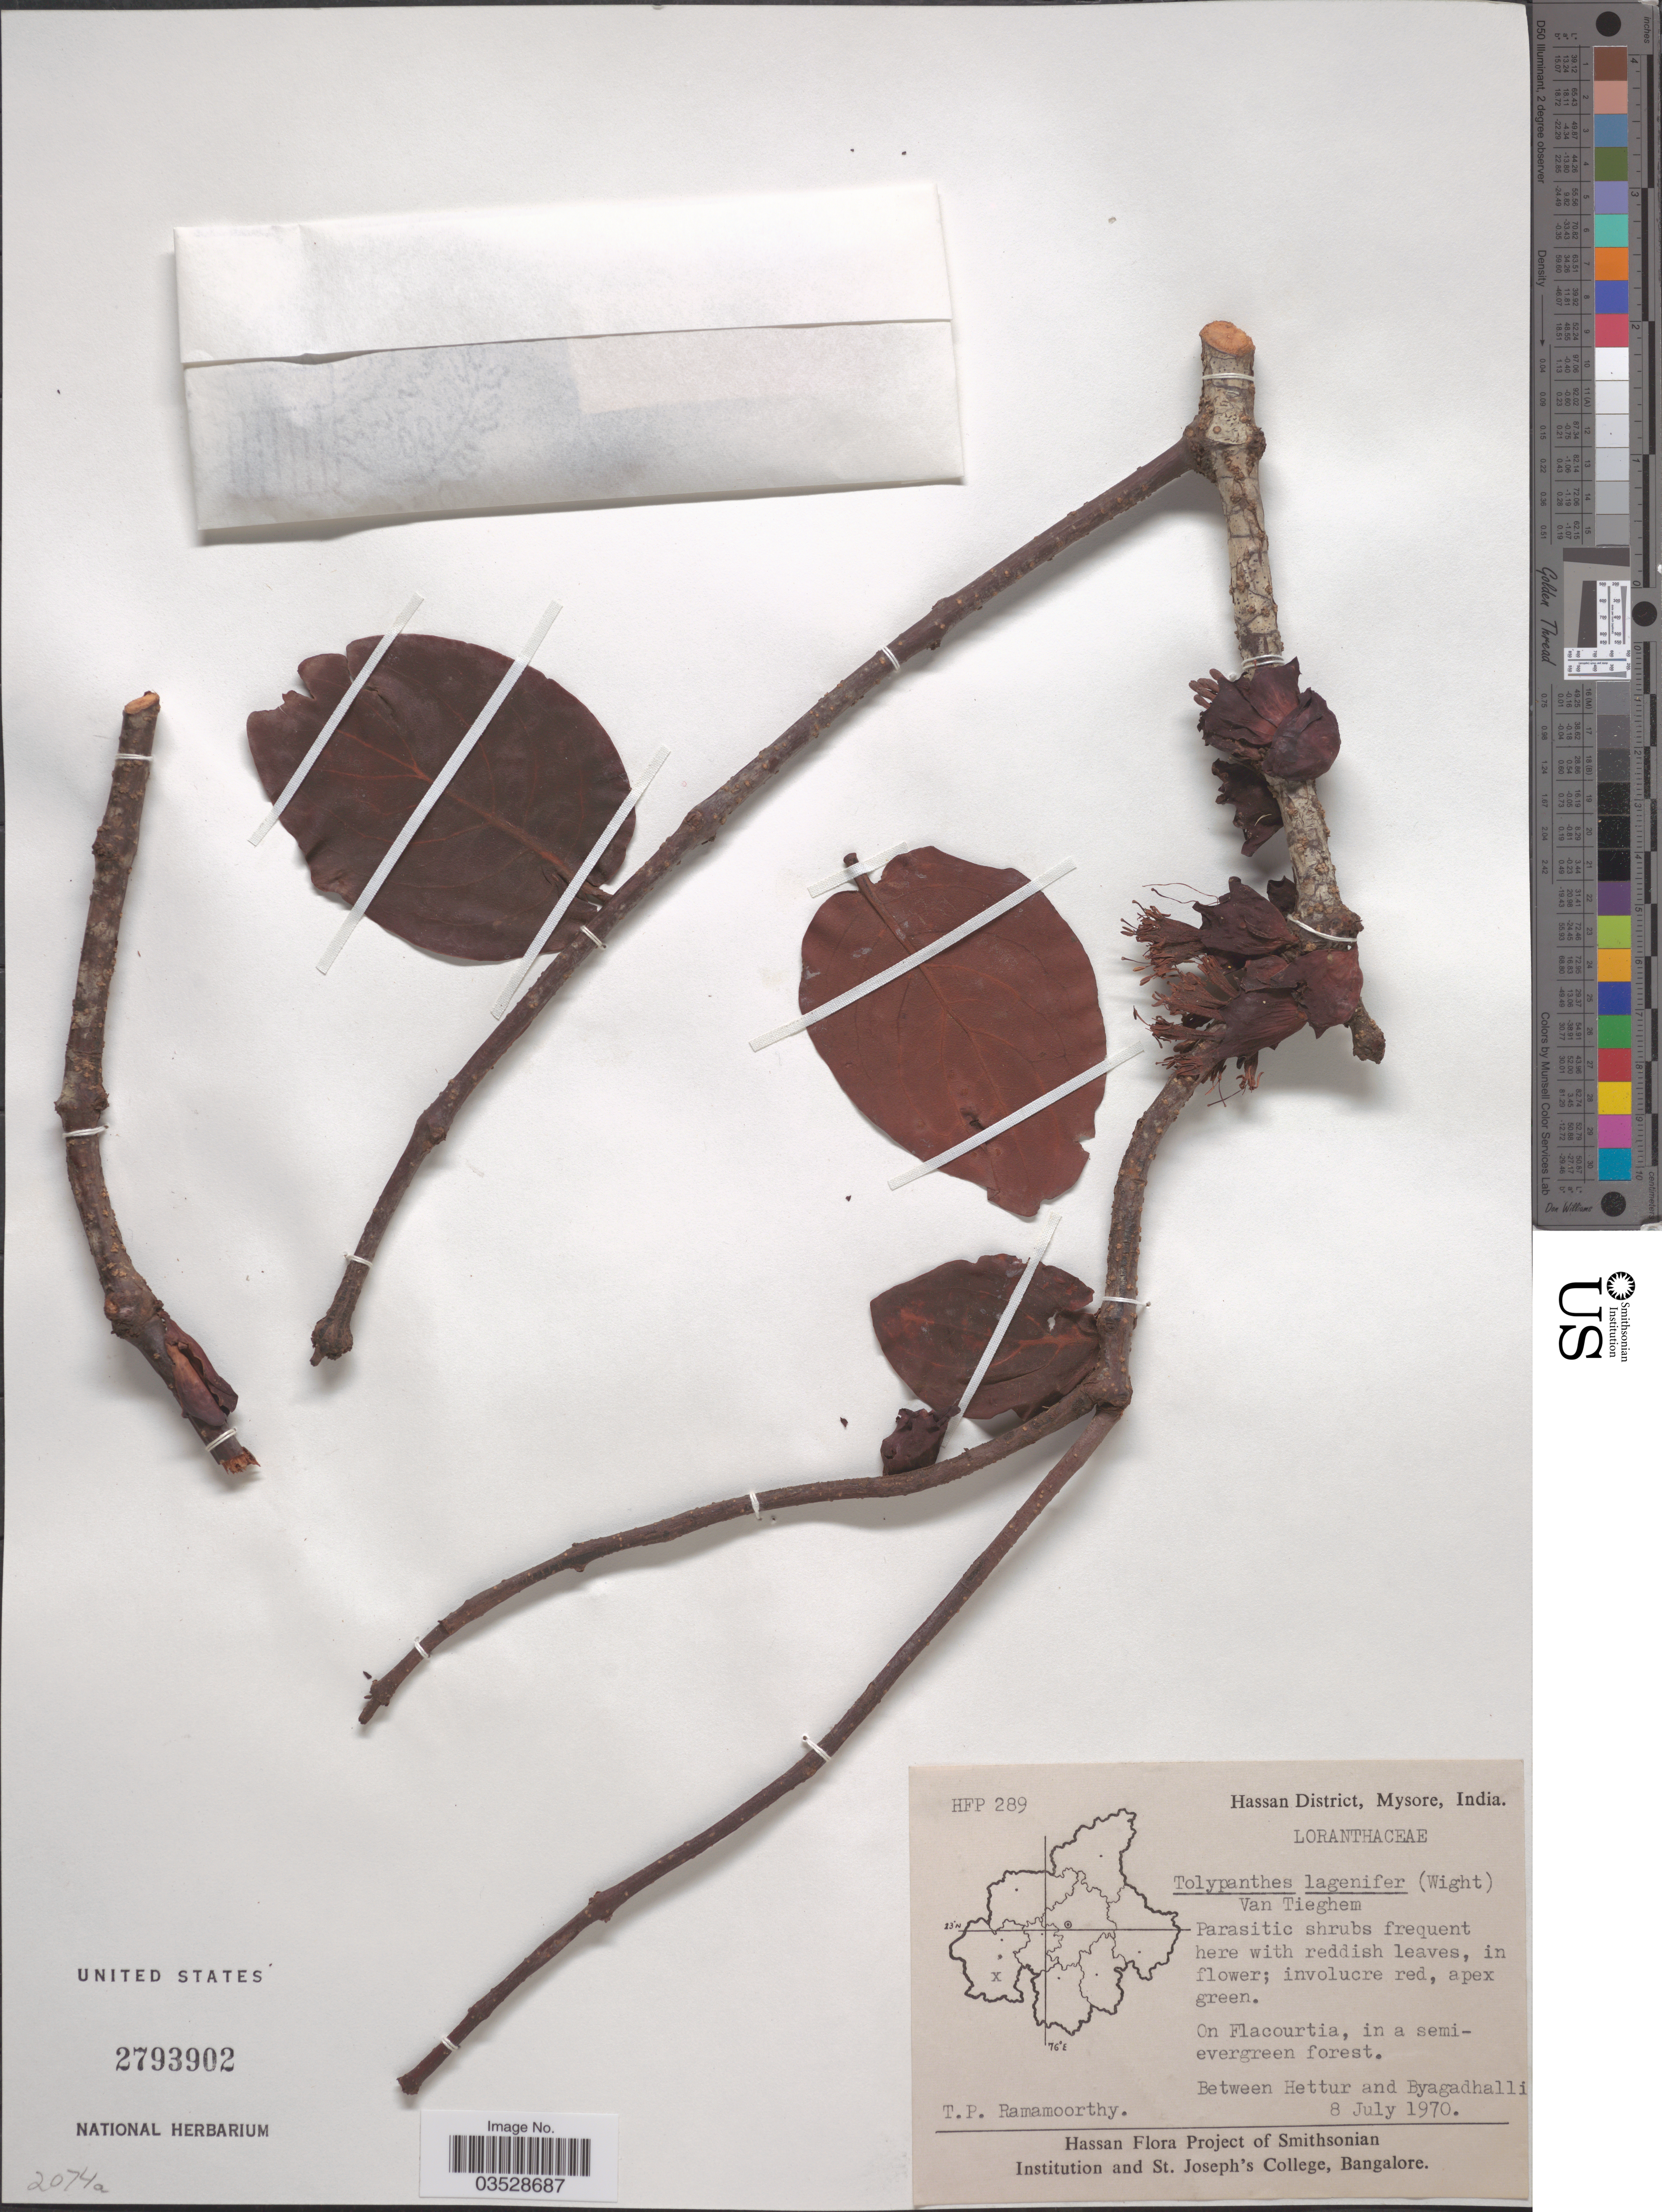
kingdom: Plantae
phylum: Tracheophyta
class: Magnoliopsida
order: Santalales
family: Loranthaceae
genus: Tolypanthus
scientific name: Tolypanthus lageniferus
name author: Tiegh.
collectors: T. P. Ramamoorthy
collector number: HFP289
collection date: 1970-07-08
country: India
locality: Hassan District, Mysore. Between Hettur and Byagadhalli.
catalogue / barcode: US 2793902